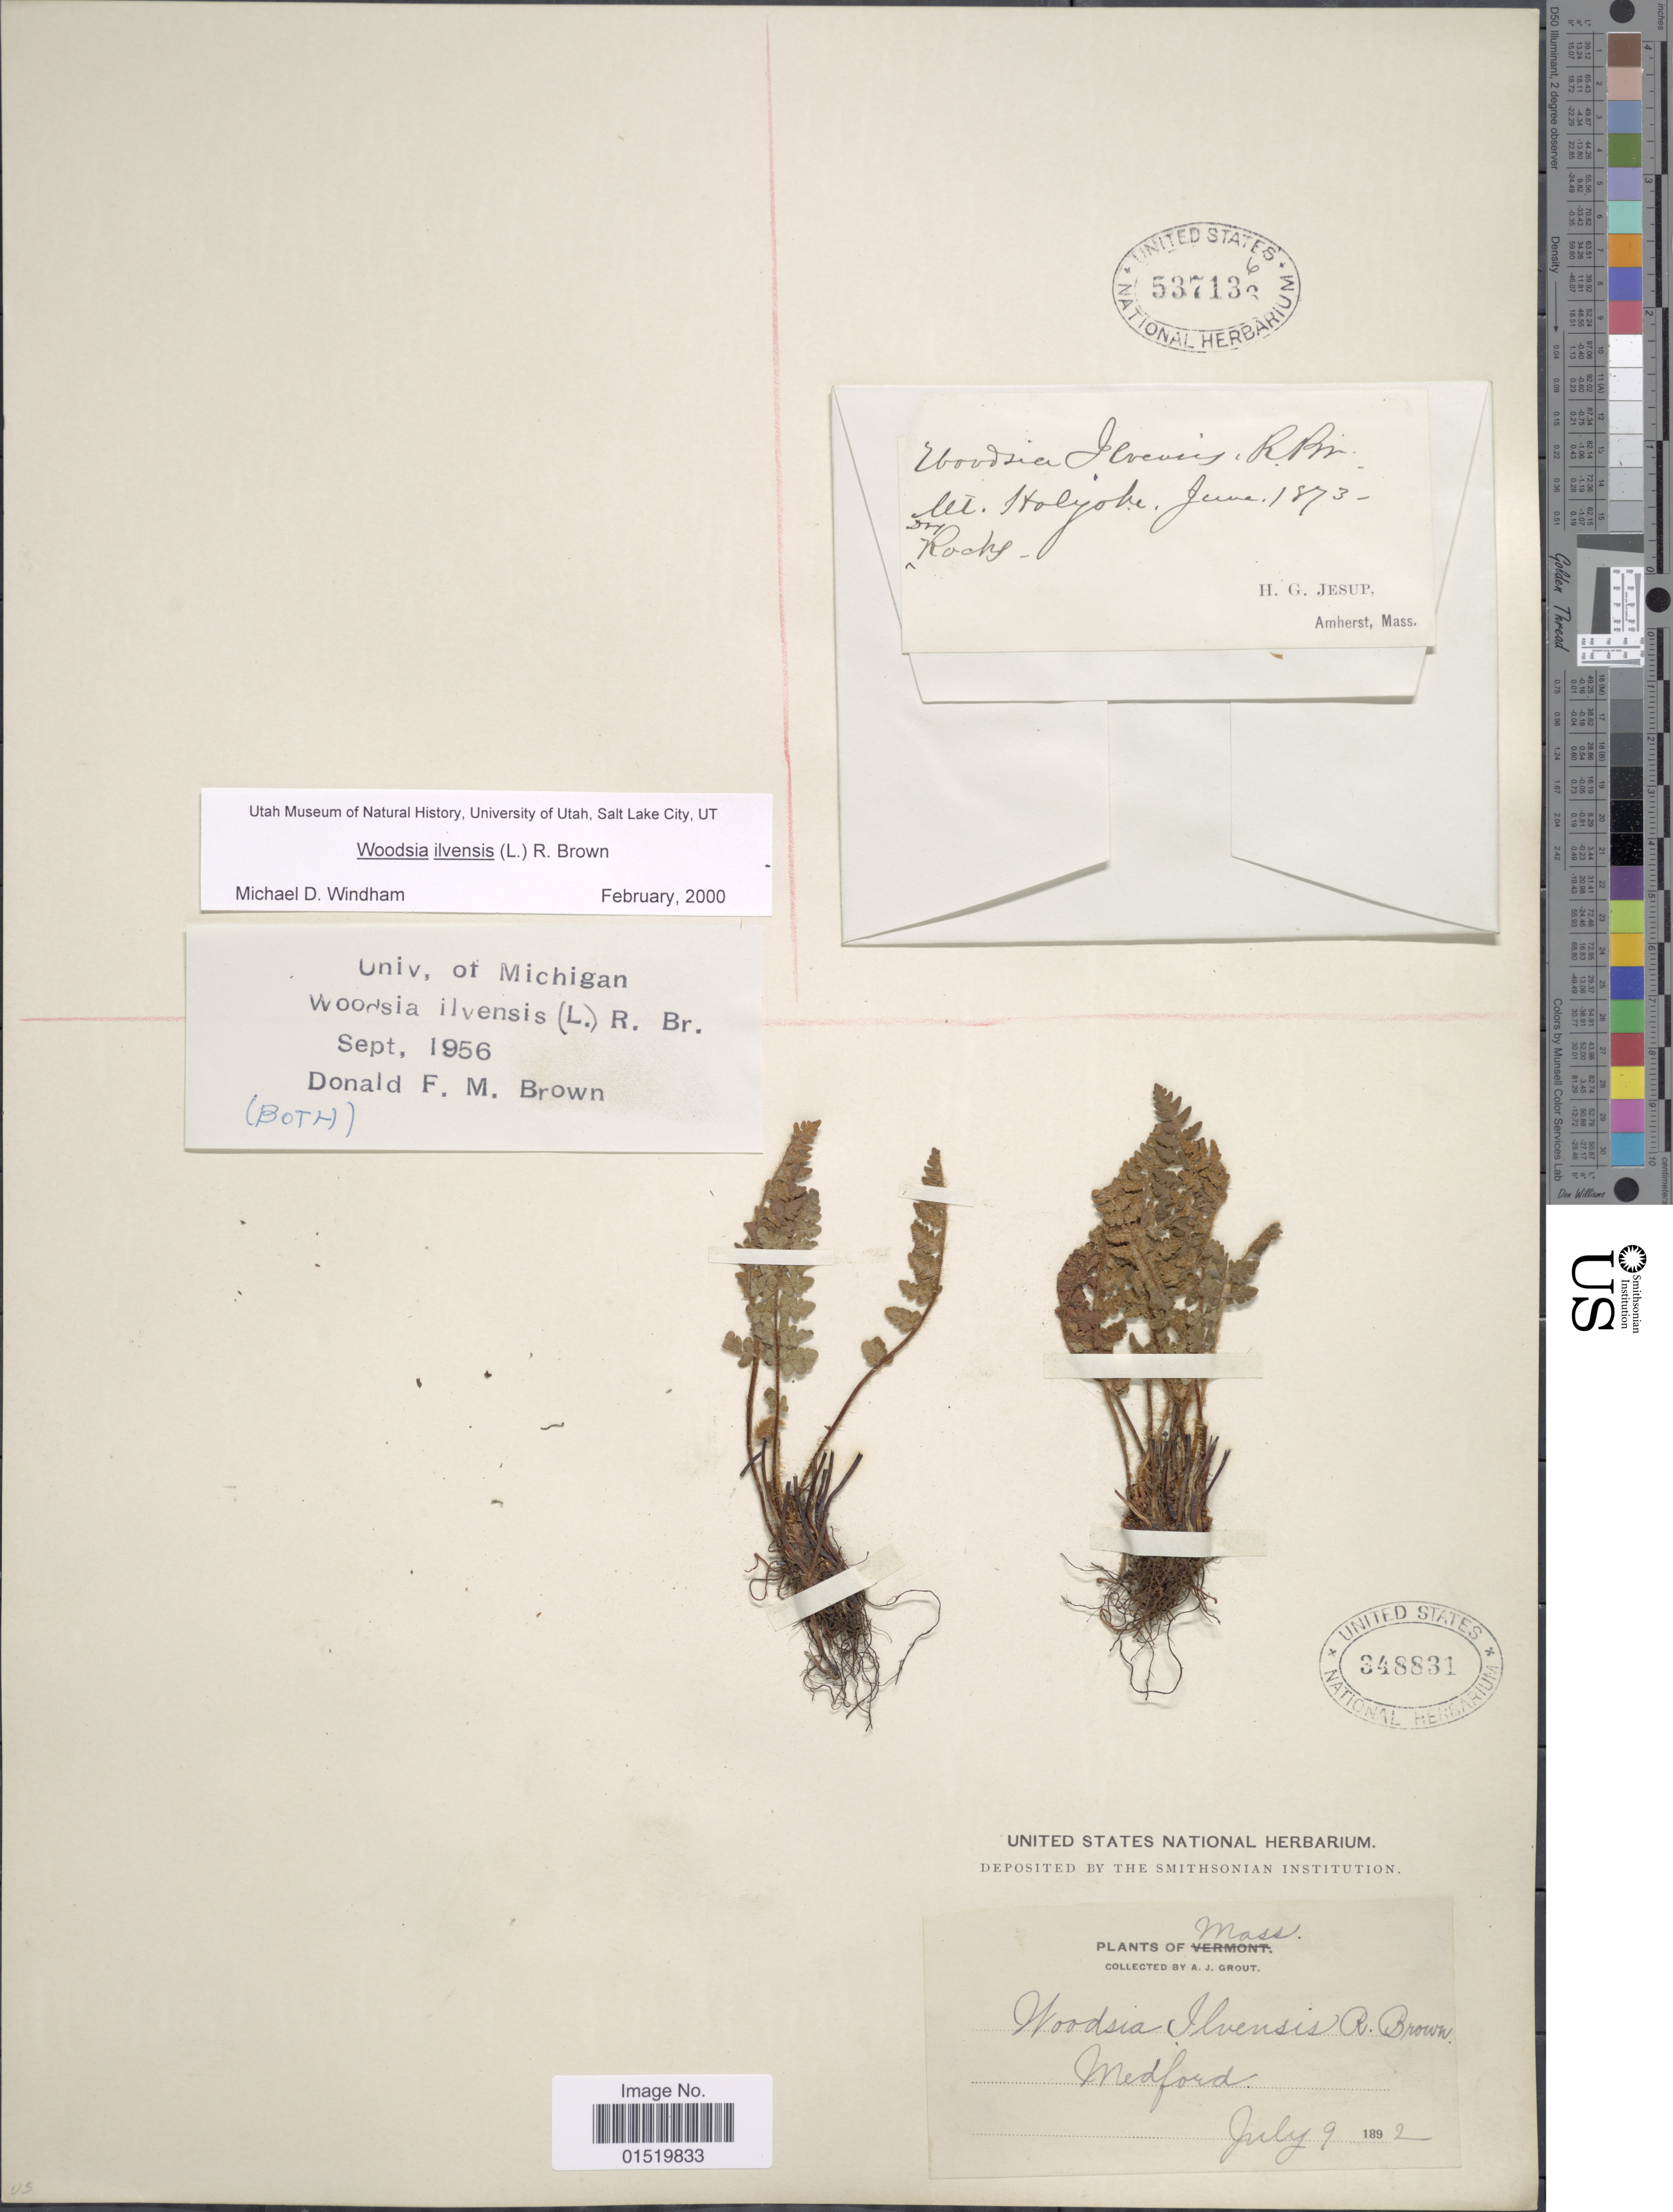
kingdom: Plantae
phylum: Tracheophyta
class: Polypodiopsida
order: Polypodiales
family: Woodsiaceae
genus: Woodsia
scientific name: Woodsia ilvensis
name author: (L.) R. Br.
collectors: H. Jesup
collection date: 1873-06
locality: Mt Holyohe [interpreted]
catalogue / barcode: US 537136-2